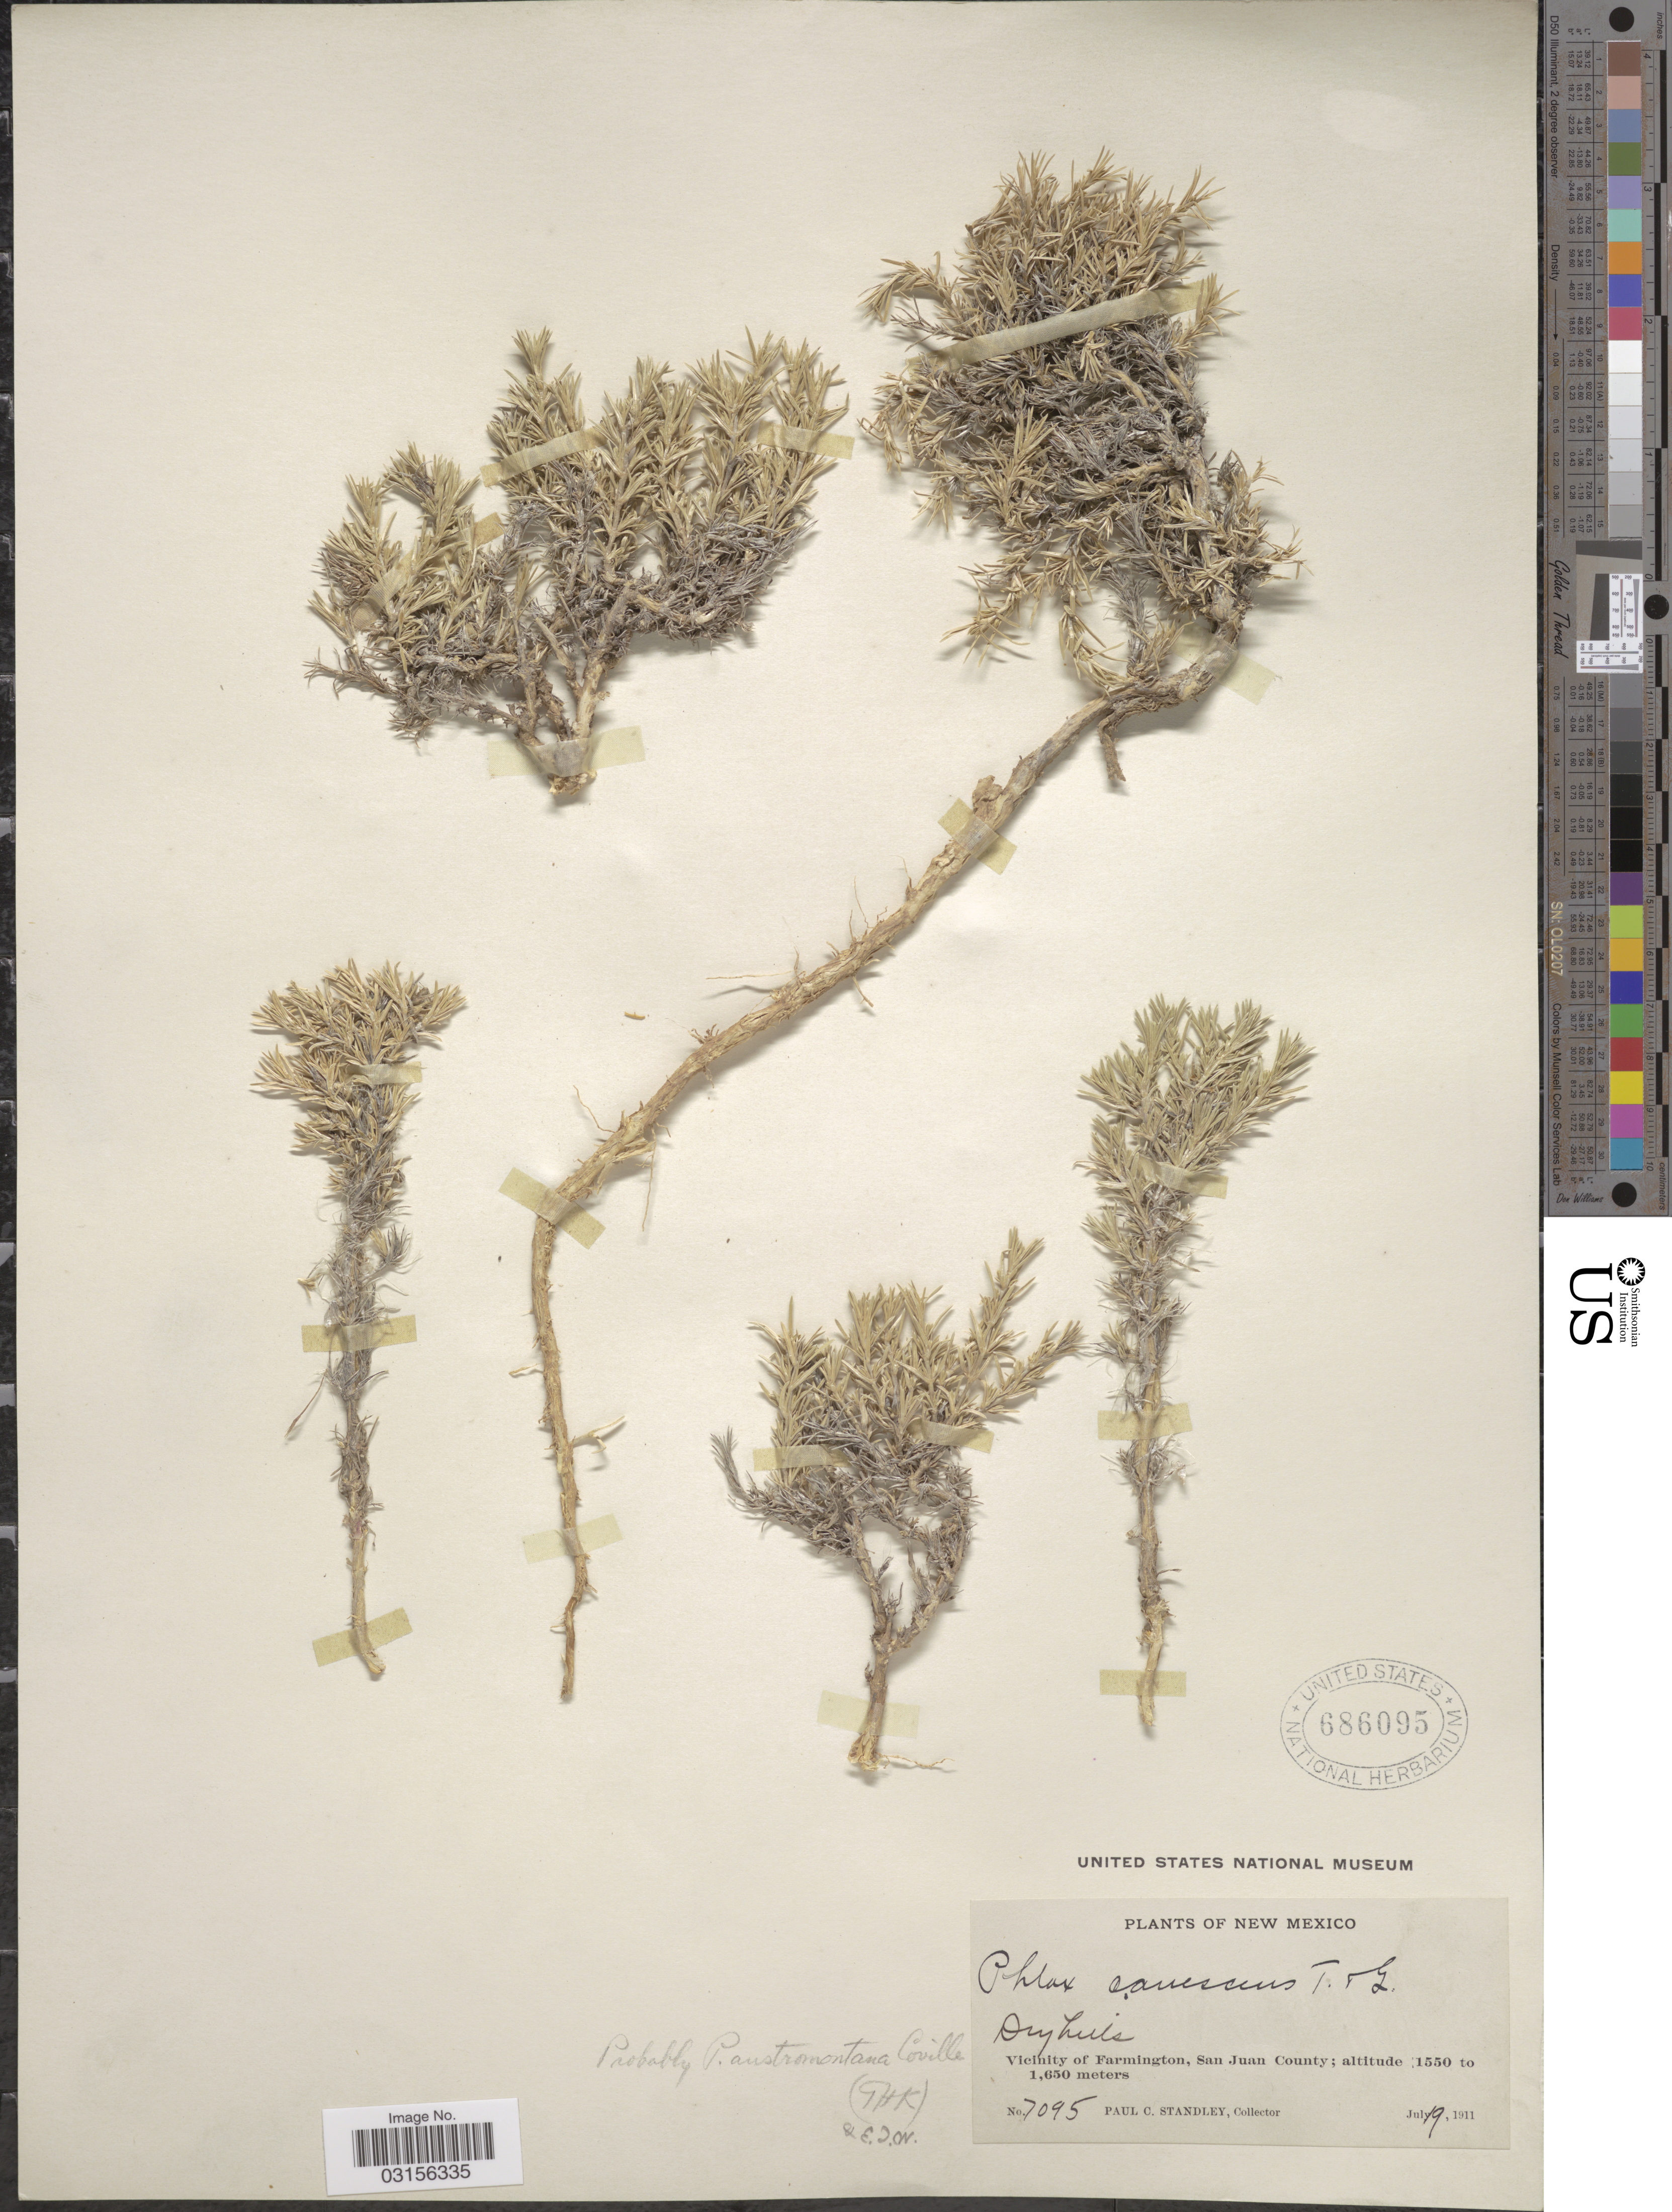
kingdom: Plantae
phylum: Tracheophyta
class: Magnoliopsida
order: Ericales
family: Polemoniaceae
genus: Phlox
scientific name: Phlox austromontana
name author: Coville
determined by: Mayfield, M. H.; Ferguson, C. J.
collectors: P. C. Standley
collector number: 7095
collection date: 1911-07-19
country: United States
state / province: New Mexico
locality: Vicinity of Farmington, San Juan County.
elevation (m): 1550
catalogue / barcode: US 686095